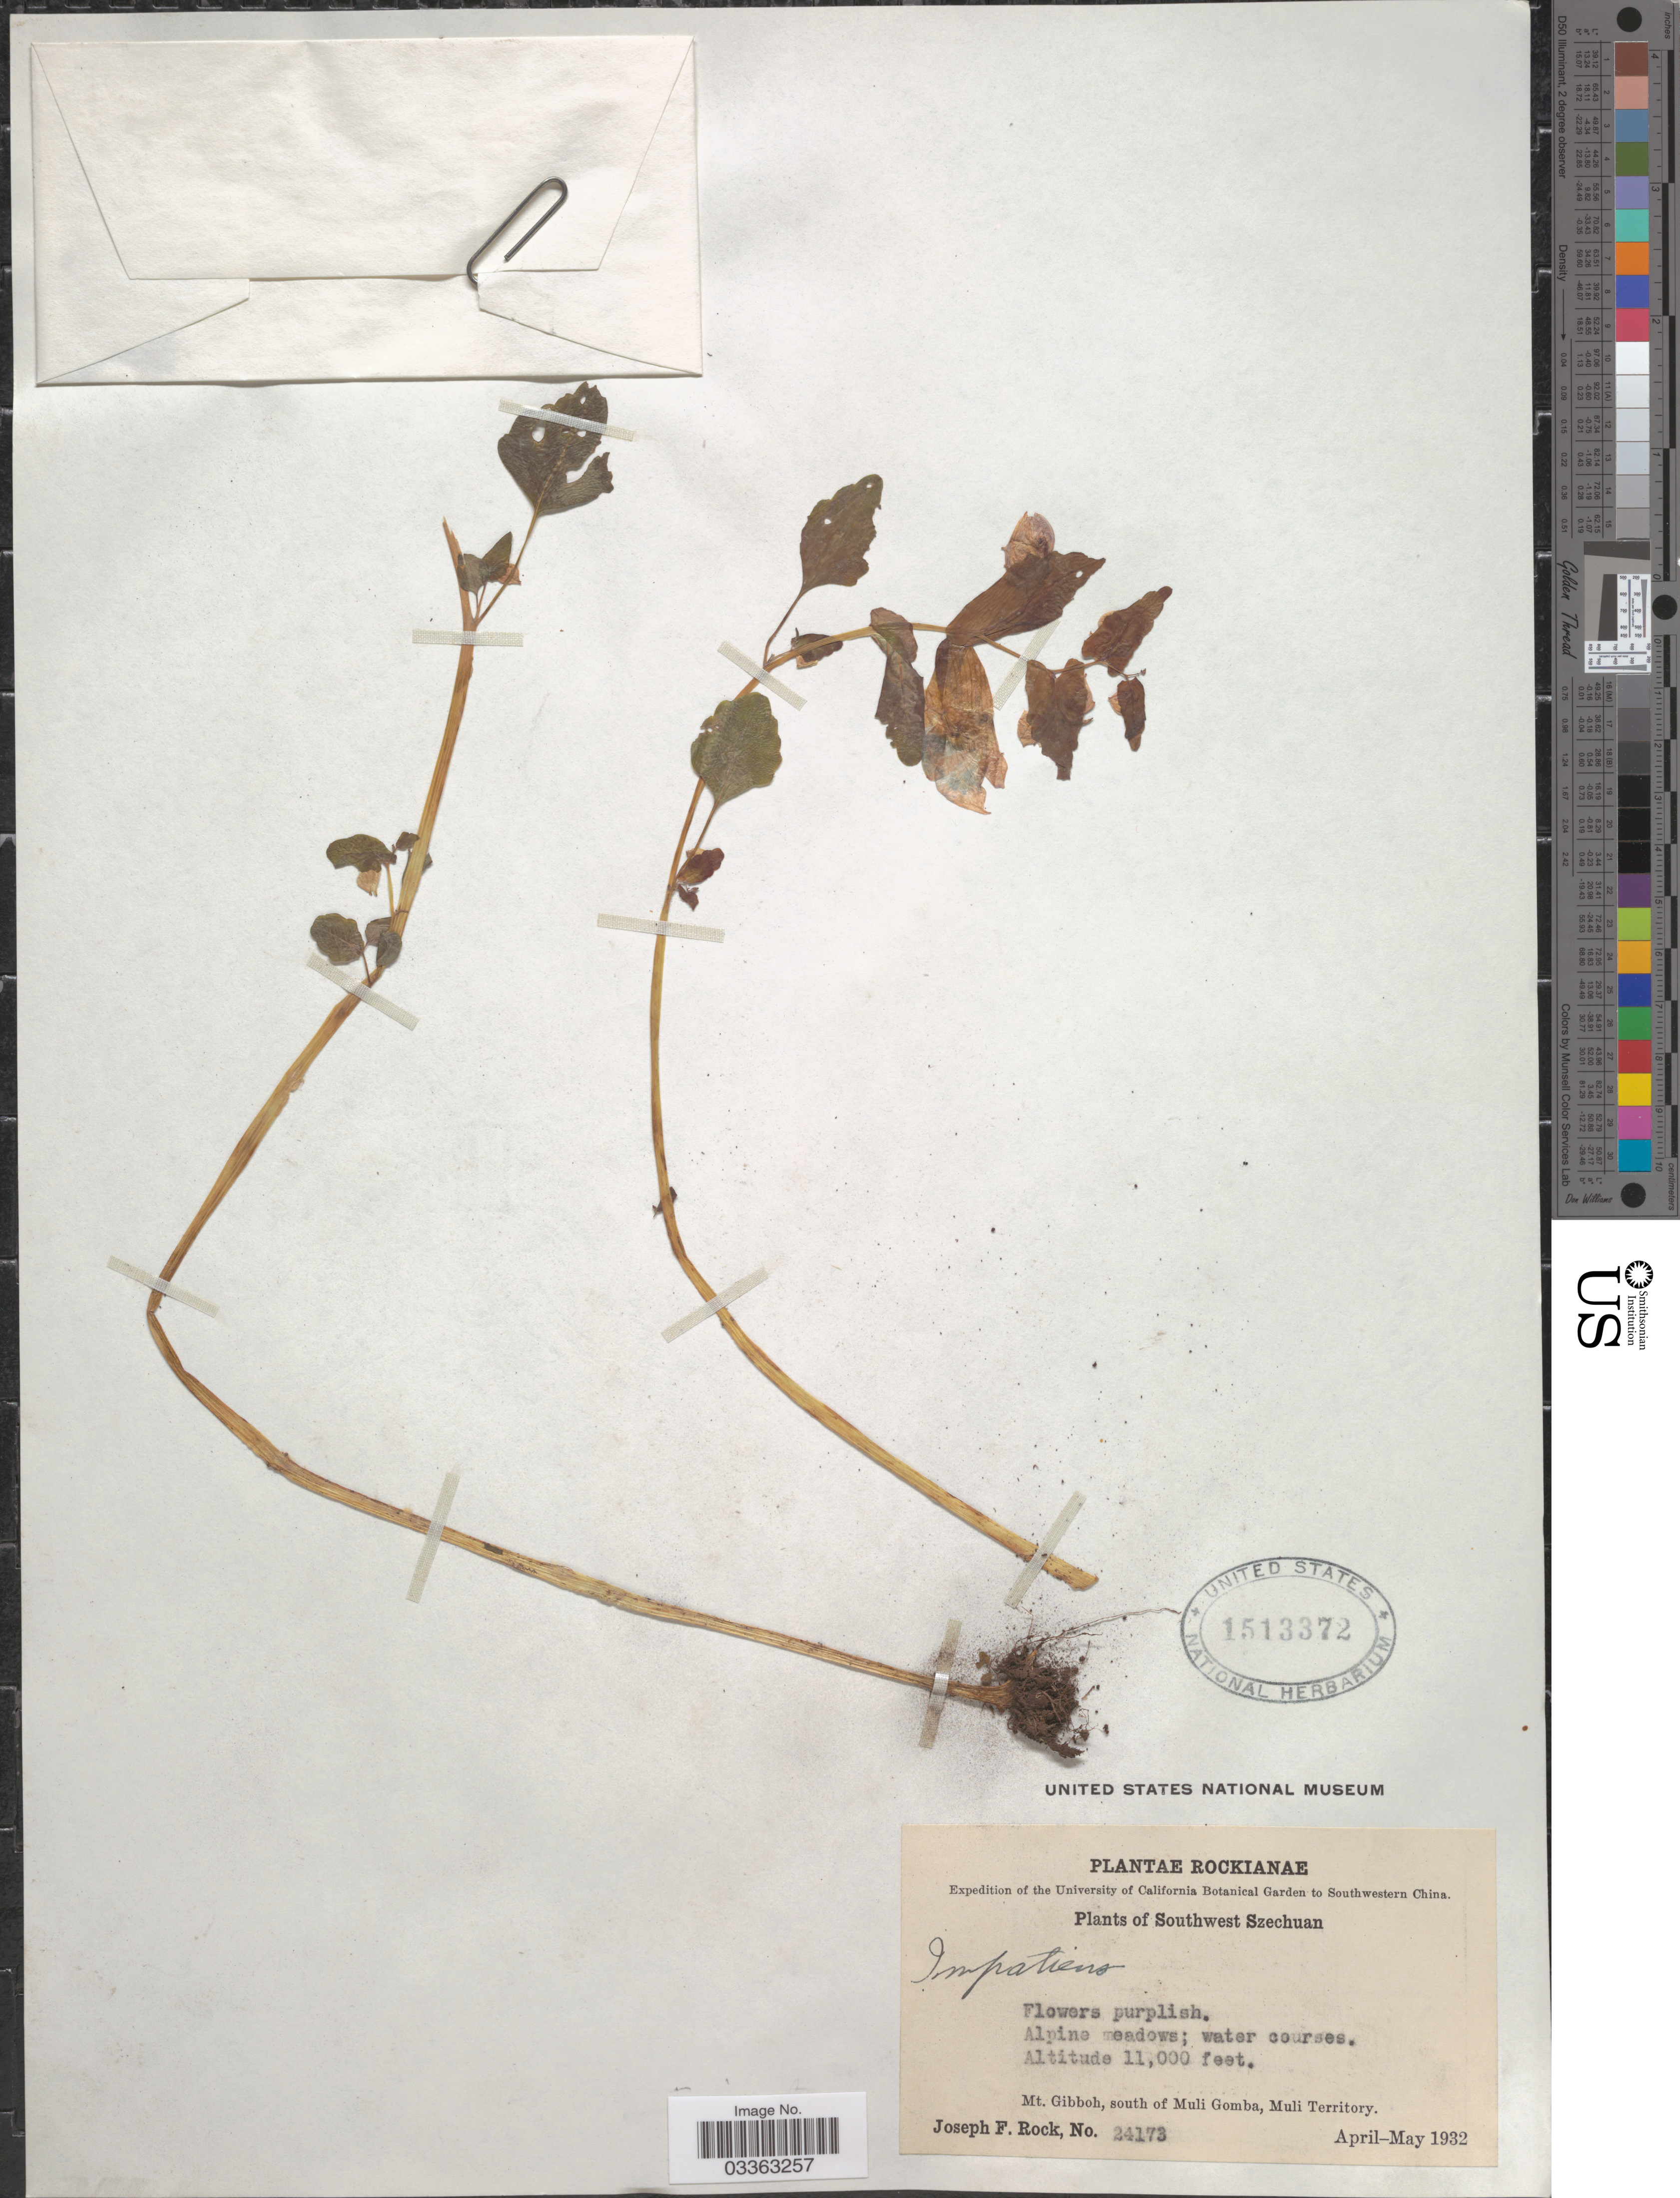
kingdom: Plantae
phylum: Tracheophyta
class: Magnoliopsida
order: Ericales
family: Balsaminaceae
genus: Impatiens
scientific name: Impatiens sp.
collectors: J. F. Rock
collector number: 24173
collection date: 1932-04/1932-05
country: China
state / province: Sichuan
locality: Southwestern China. Southwest Szechuan. Alpine meadows. Mt. Gibboh, south of Muli Gomba, Muli Territory.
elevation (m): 3353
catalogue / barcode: US 1513372